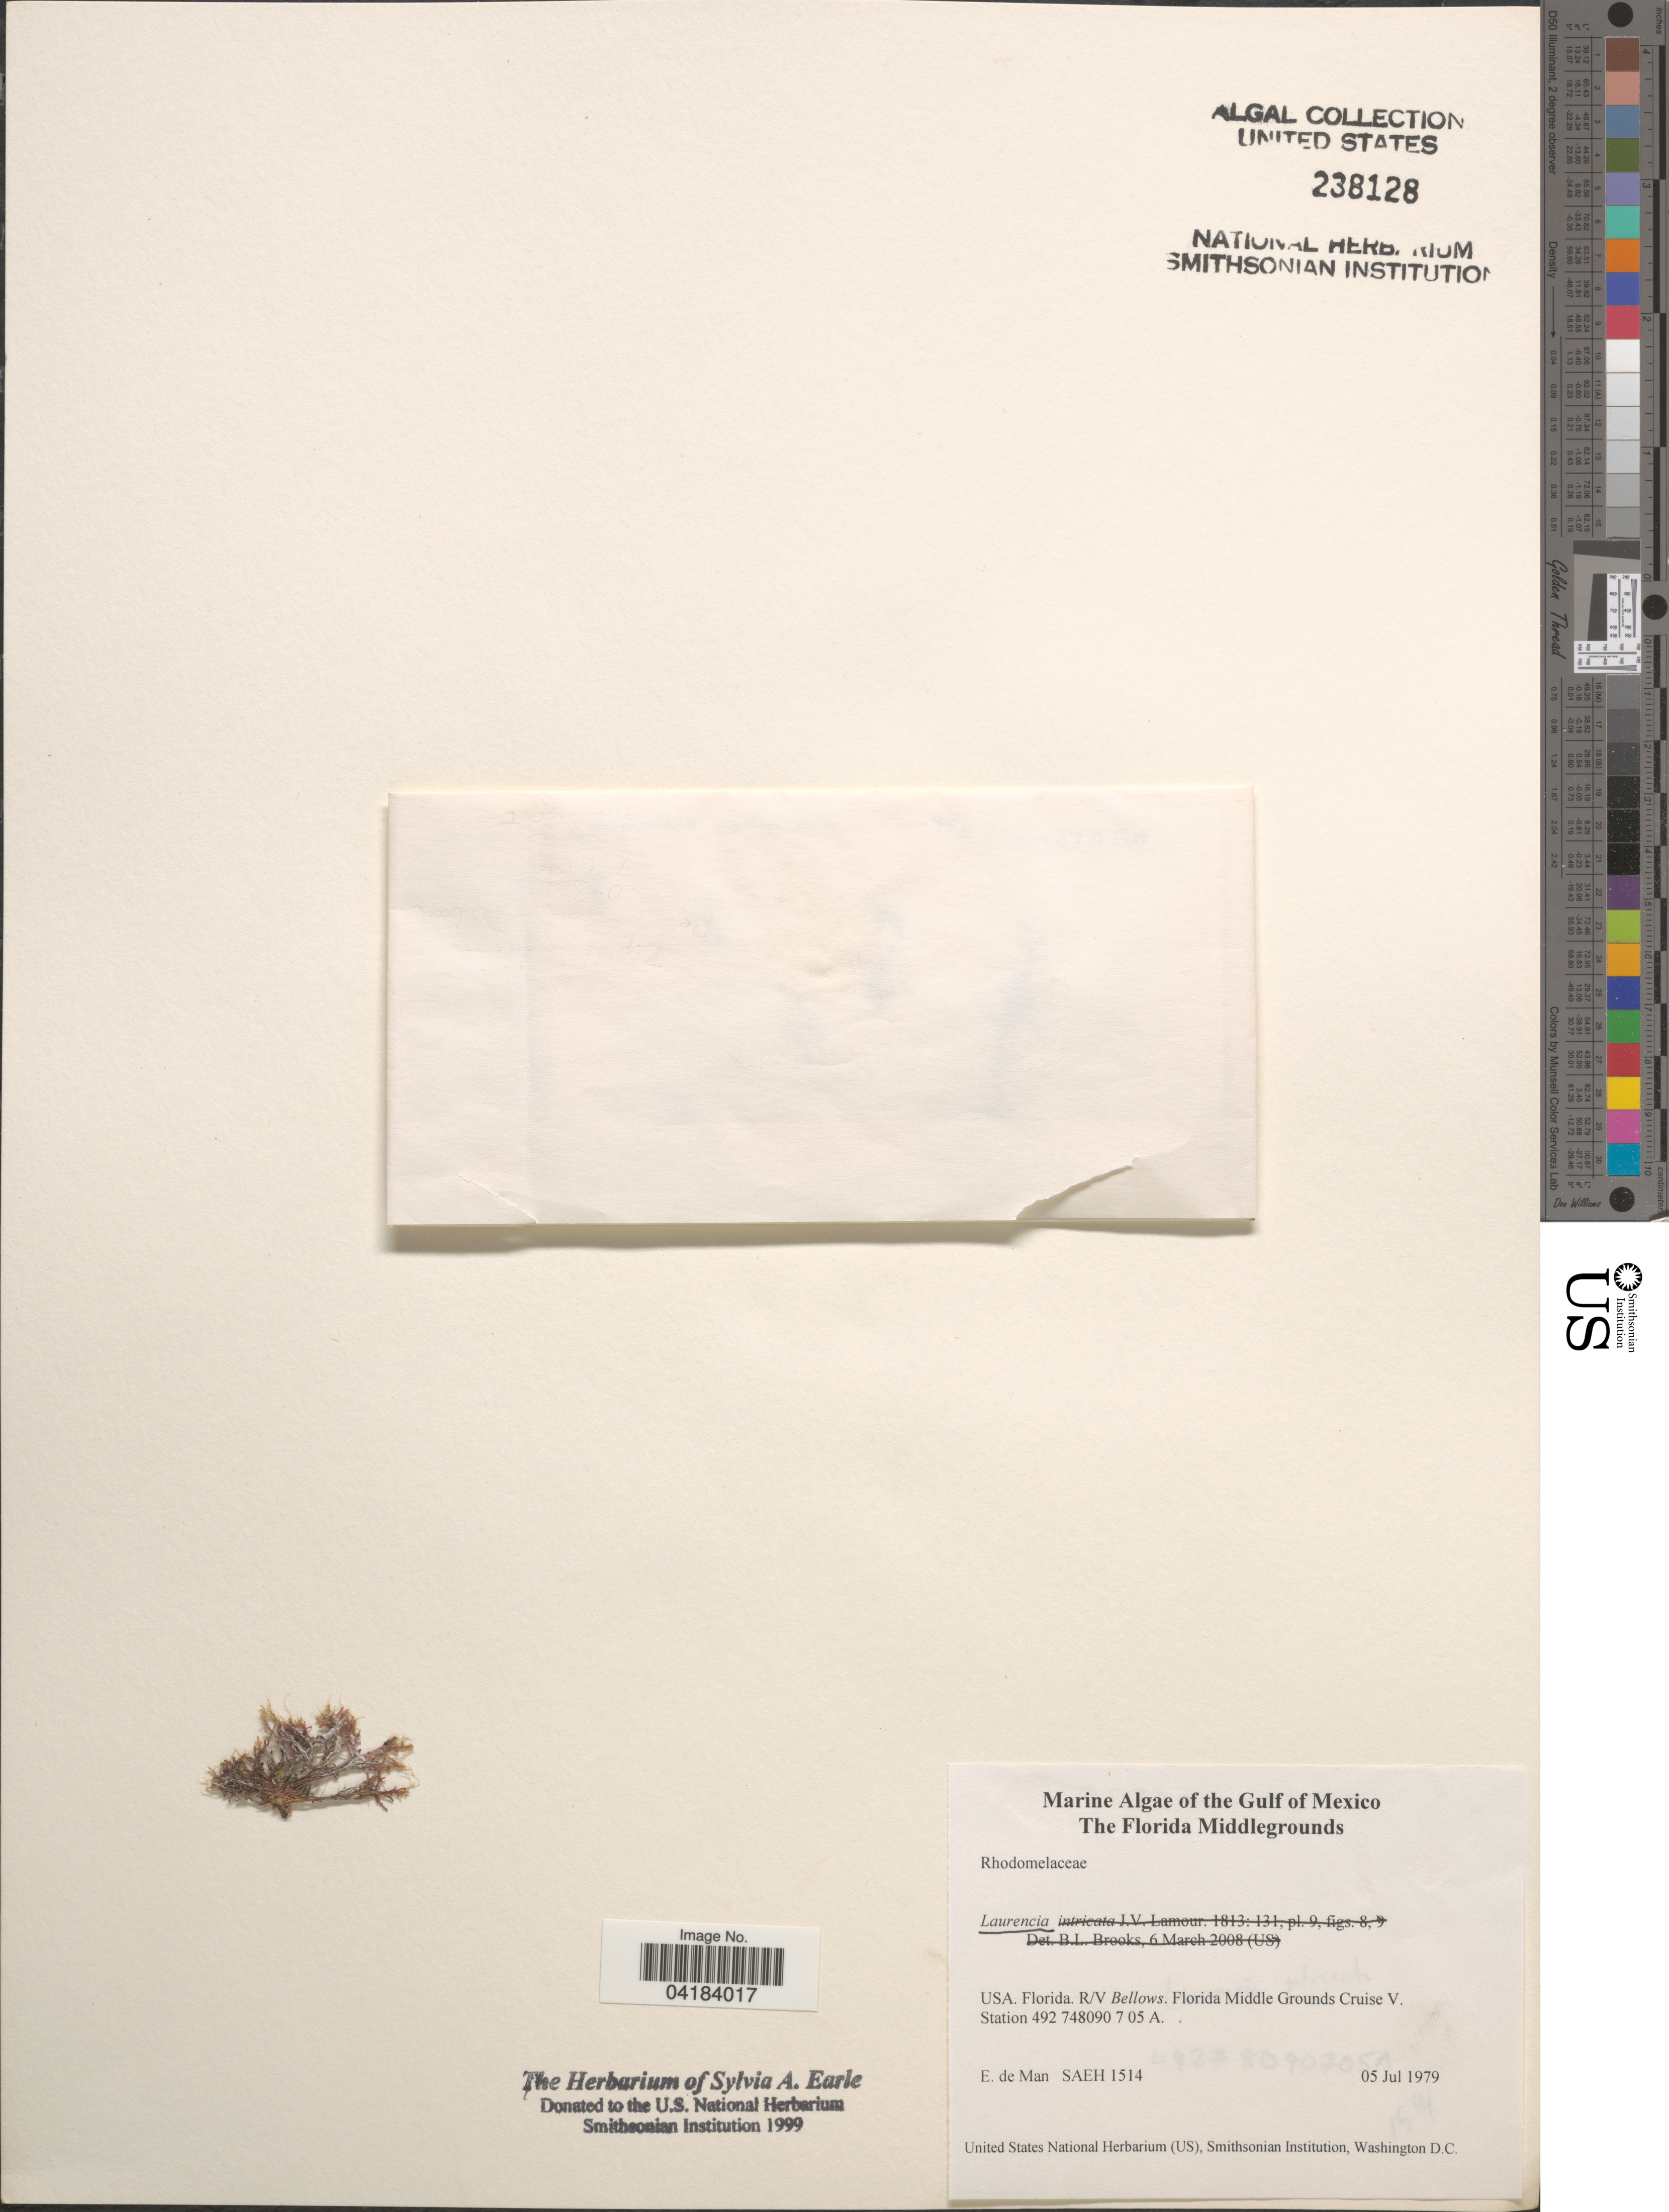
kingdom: Plantae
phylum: Rhodophyta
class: Florideophyceae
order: Ceramiales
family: Rhodomelaceae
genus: Laurencia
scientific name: Laurencia sp.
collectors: E. de Man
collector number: SAEH1514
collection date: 1979-07-05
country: United States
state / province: Florida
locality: The Gulf of Mexico. The Florida Middlegrounds. R/V Bellows. Florida Middle Grounds Cruise V. Station 492 748090 7 05 A.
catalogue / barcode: US 238128